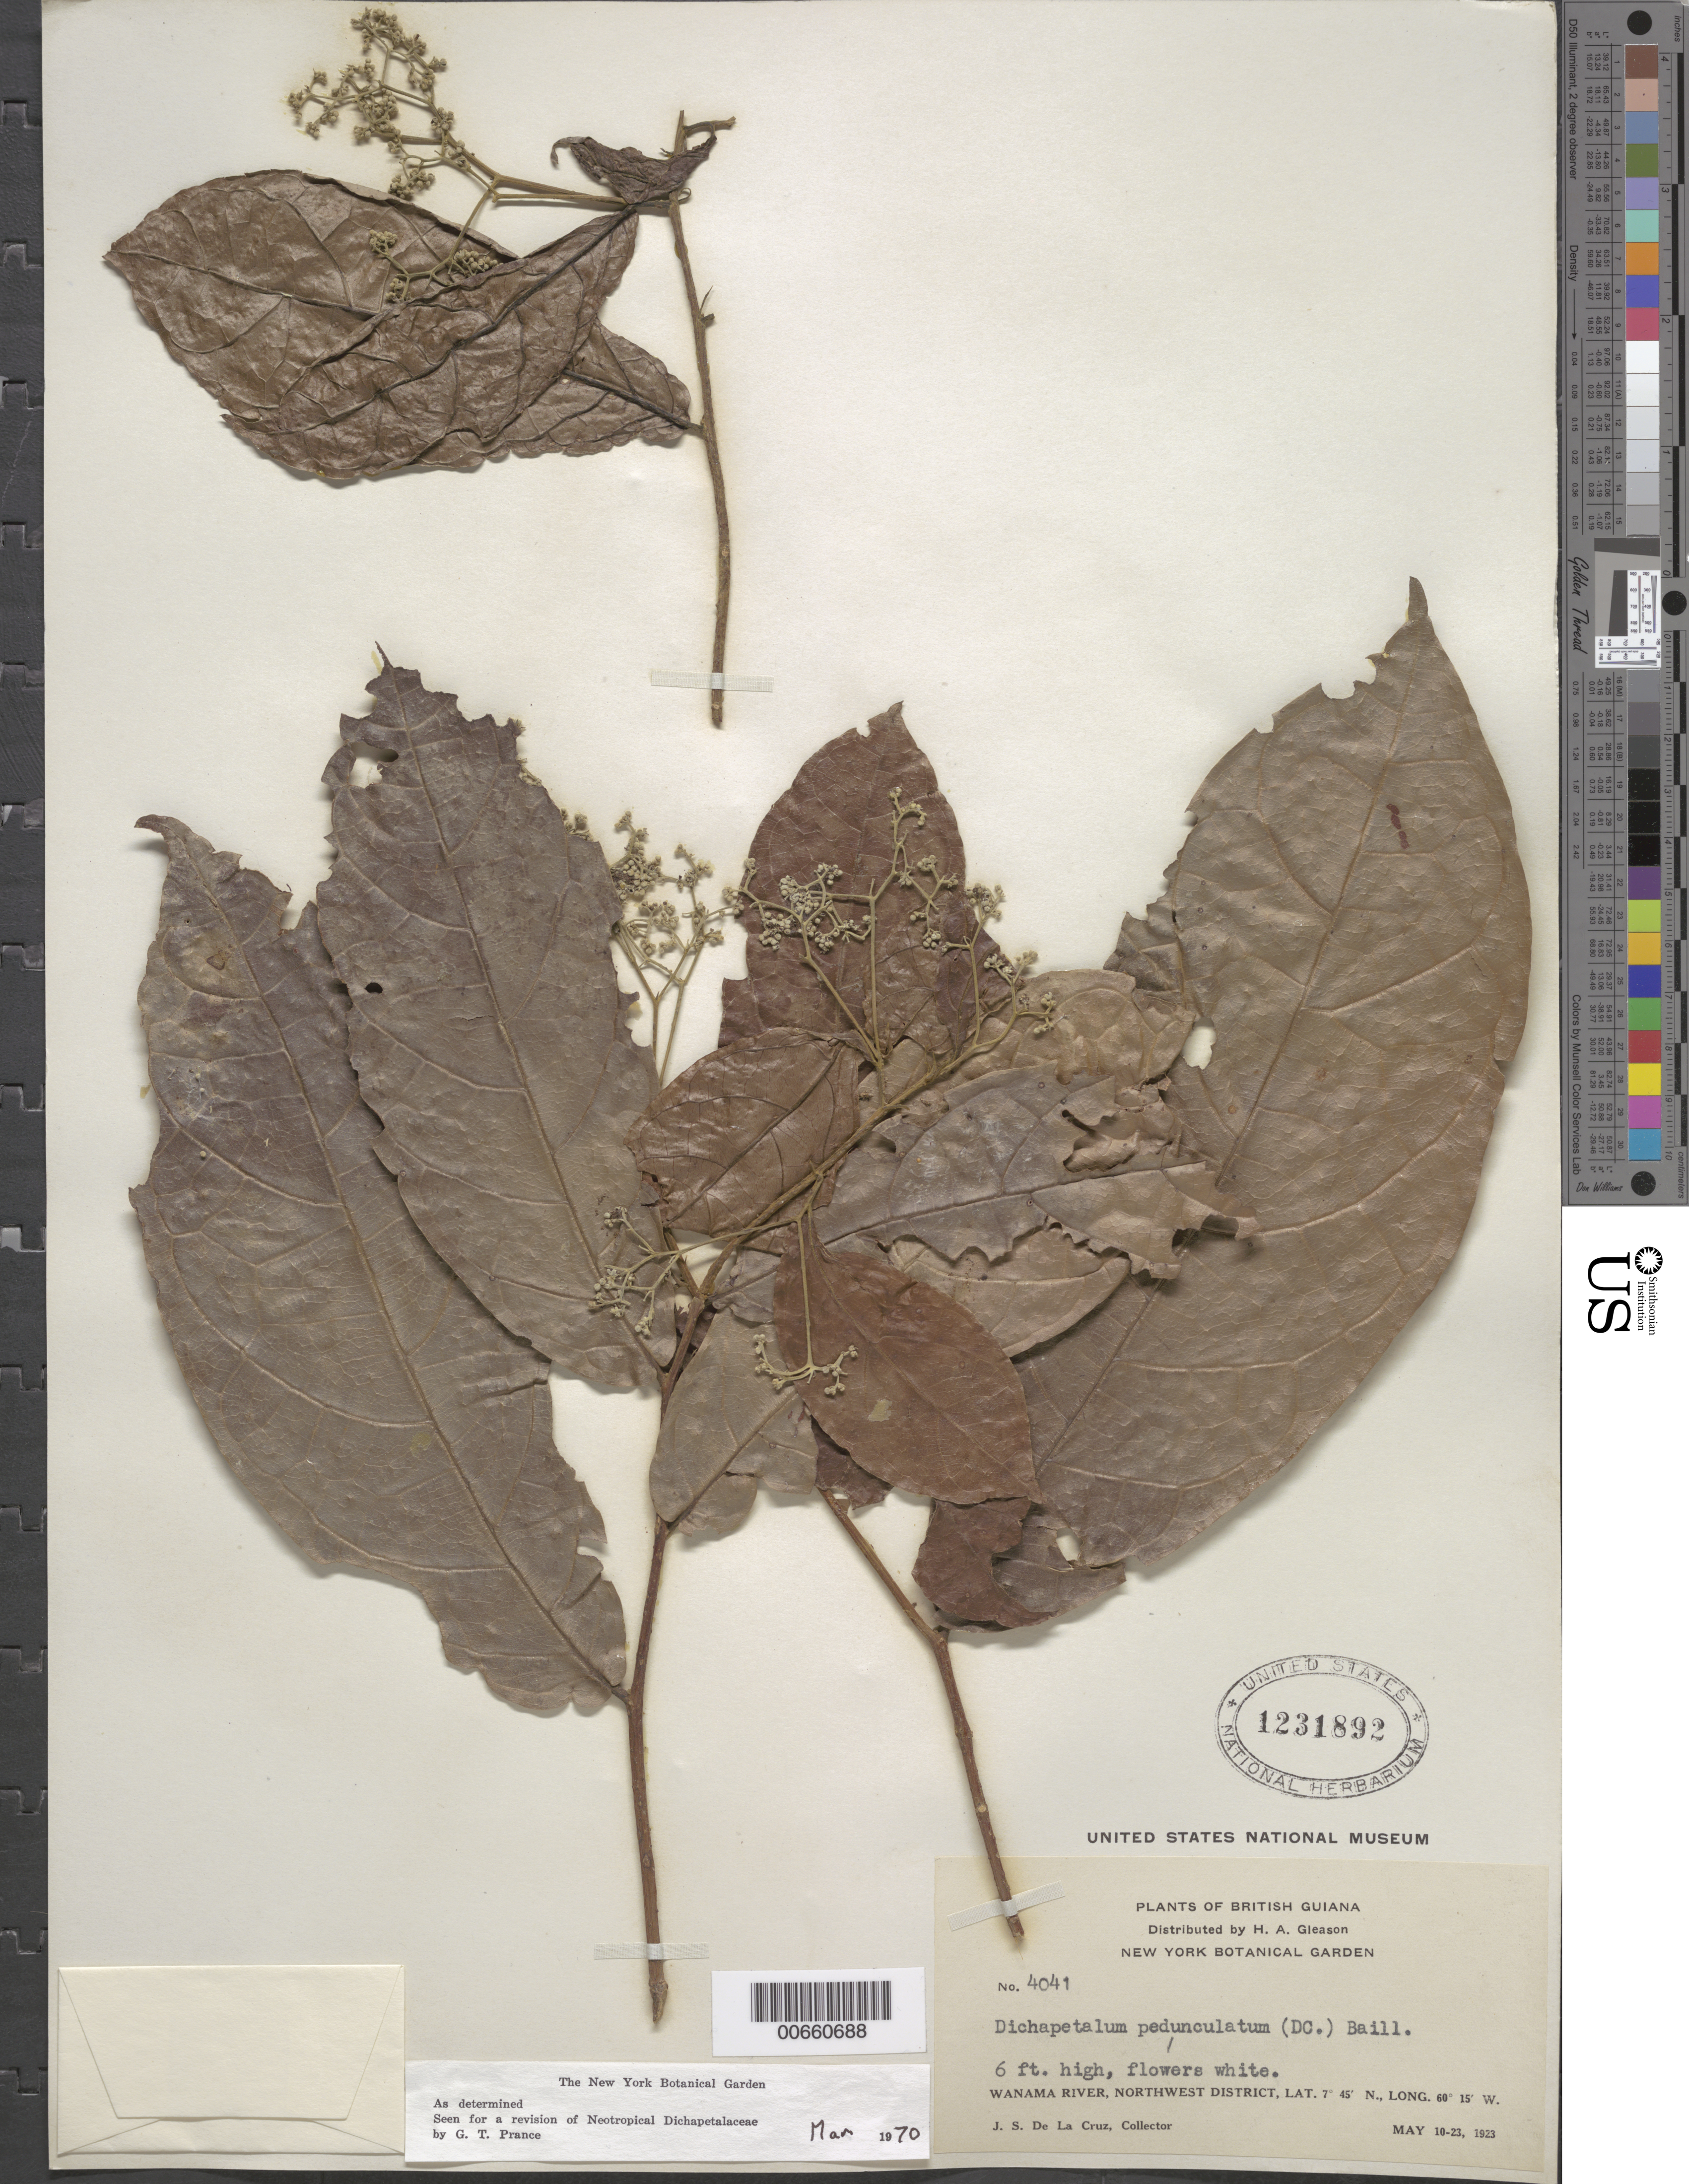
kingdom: Plantae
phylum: Tracheophyta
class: Magnoliopsida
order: Malpighiales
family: Dichapetalaceae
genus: Dichapetalum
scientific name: Dichapetalum pedunculatum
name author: (DC.) Baill.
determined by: Prance, G. T.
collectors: J. S. de la Cruz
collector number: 4041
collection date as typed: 10-May-23 to 23-May-23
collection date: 1923-05-10/1923-05-23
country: Guyana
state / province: Barima-Waini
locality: Wanama R., NW District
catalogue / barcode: US 1231892